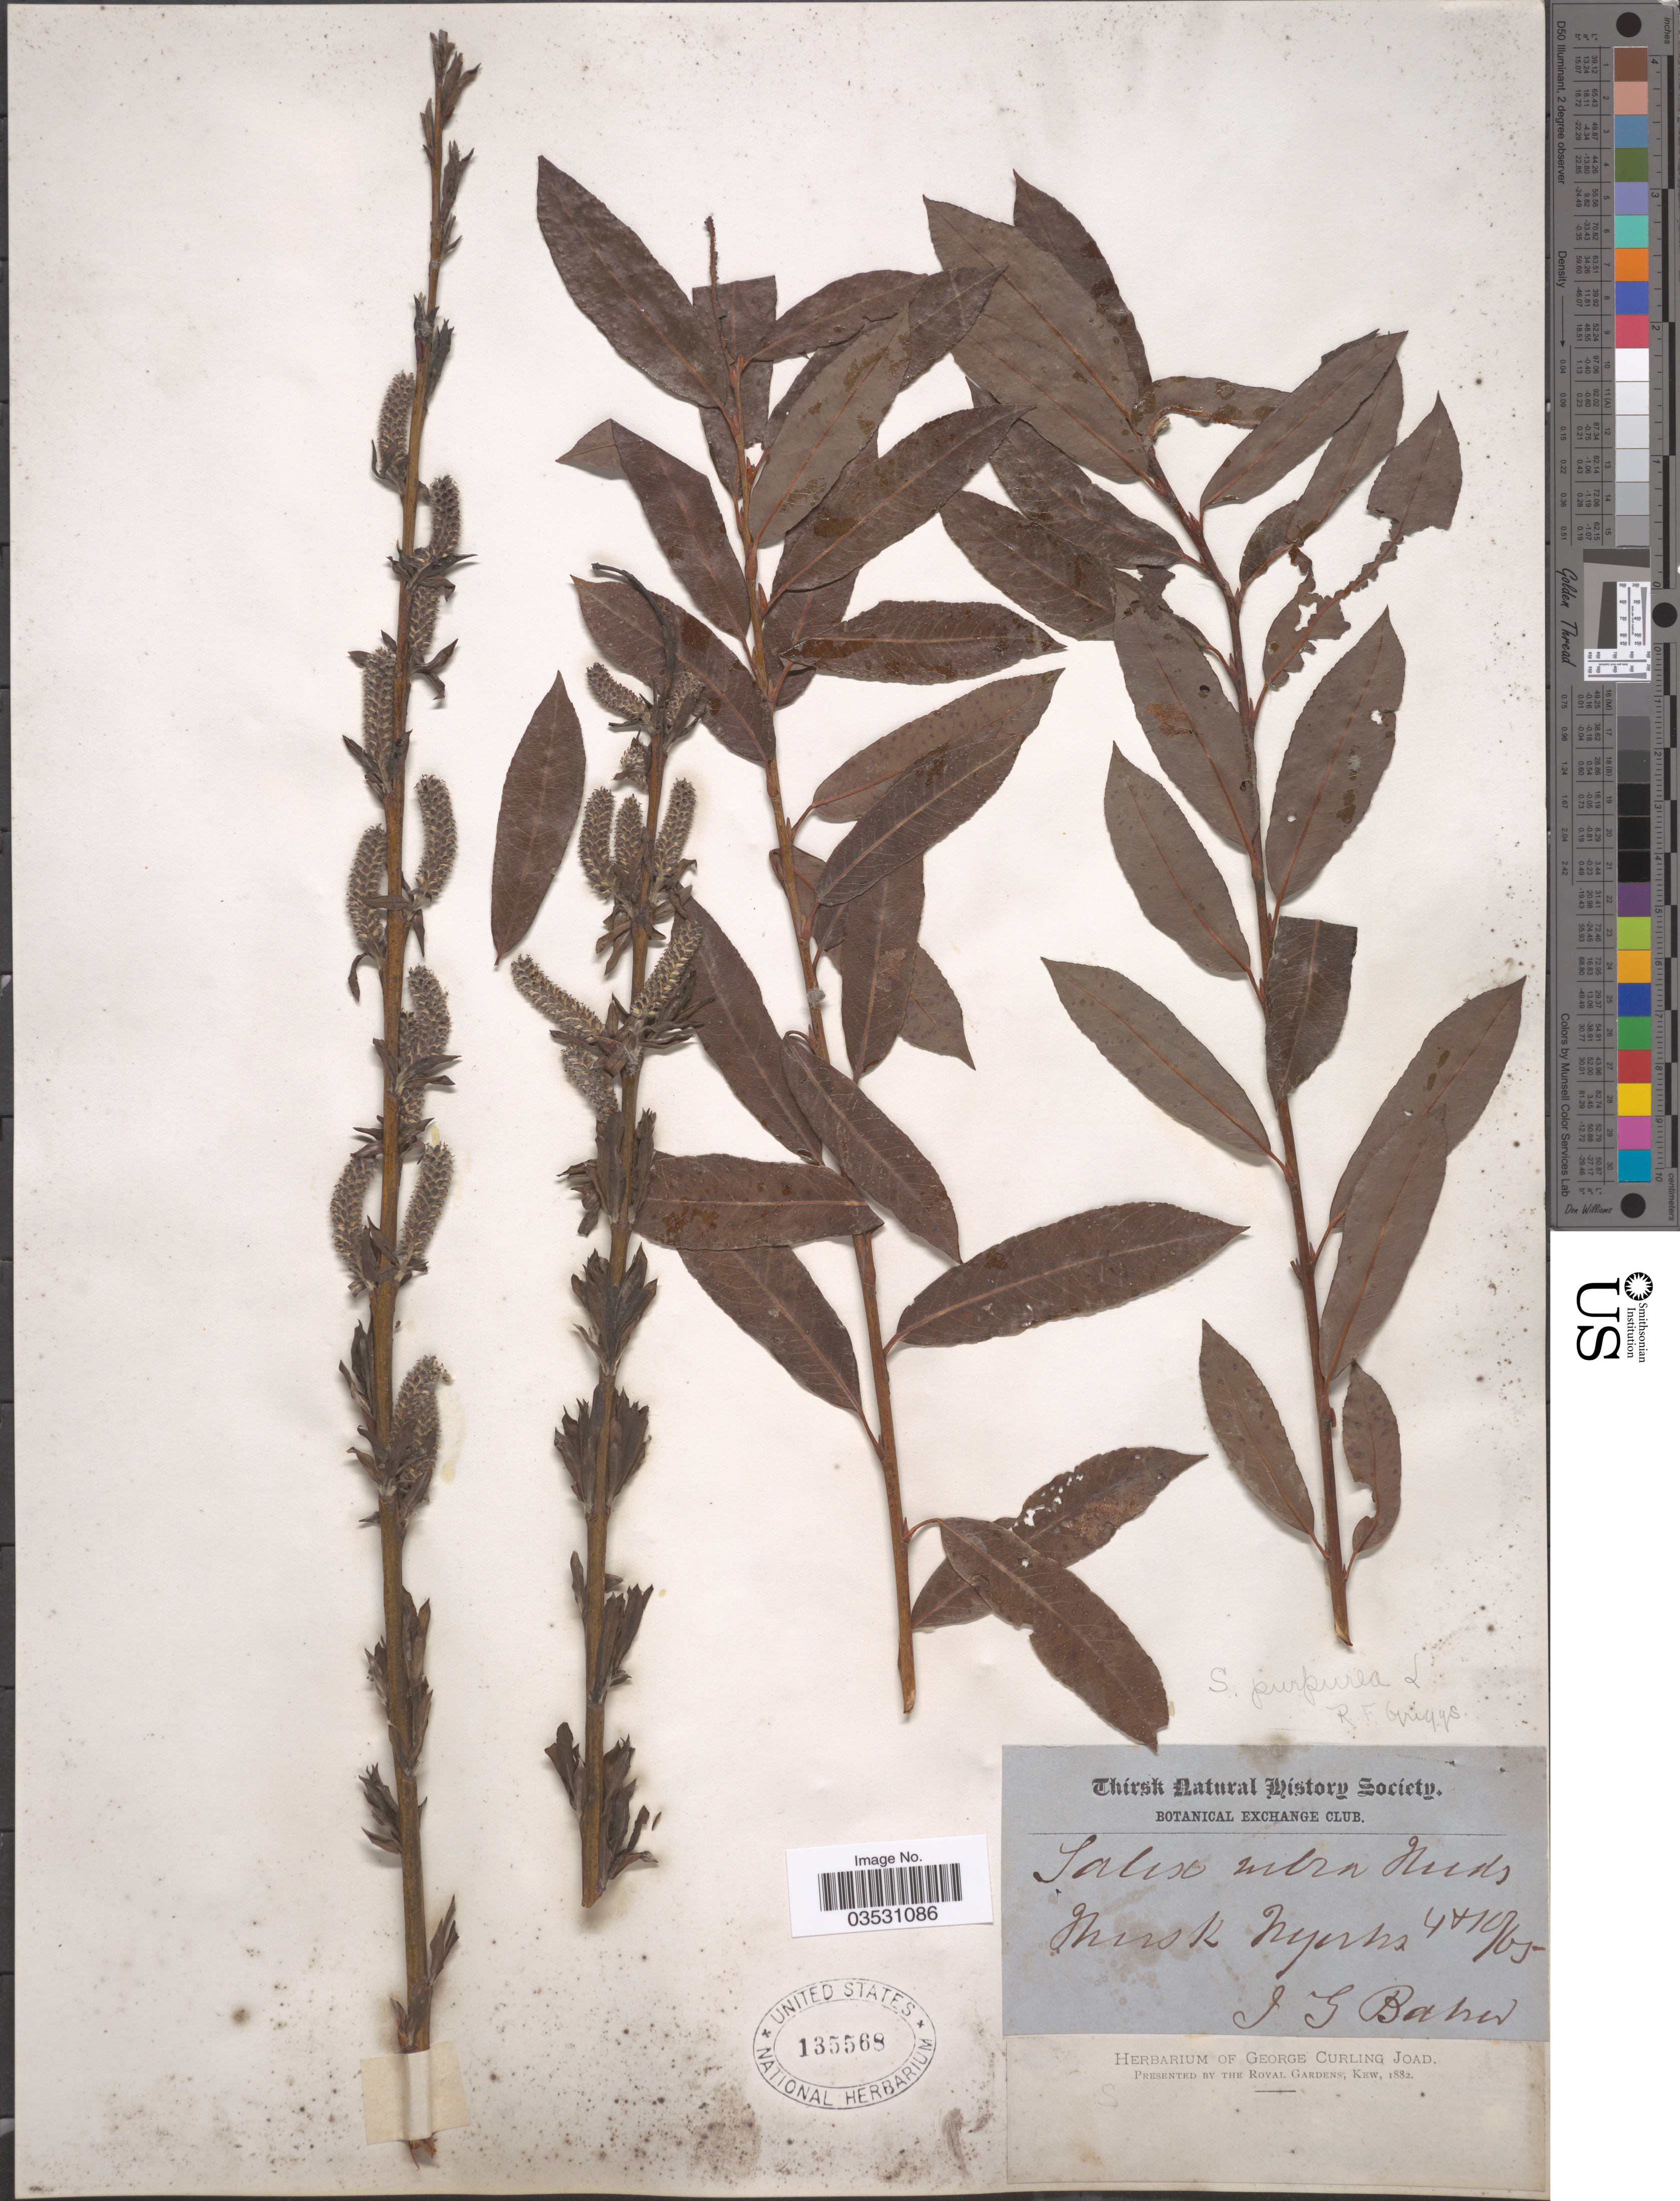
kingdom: Plantae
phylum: Tracheophyta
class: Magnoliopsida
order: Malpighiales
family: Salicaceae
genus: Salix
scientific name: Salix purpurea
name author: L.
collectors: J. G. Baker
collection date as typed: Transcribed d/m/y: 4/10/65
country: United Kingdom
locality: Thirsk N Yorks.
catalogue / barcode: US 135568